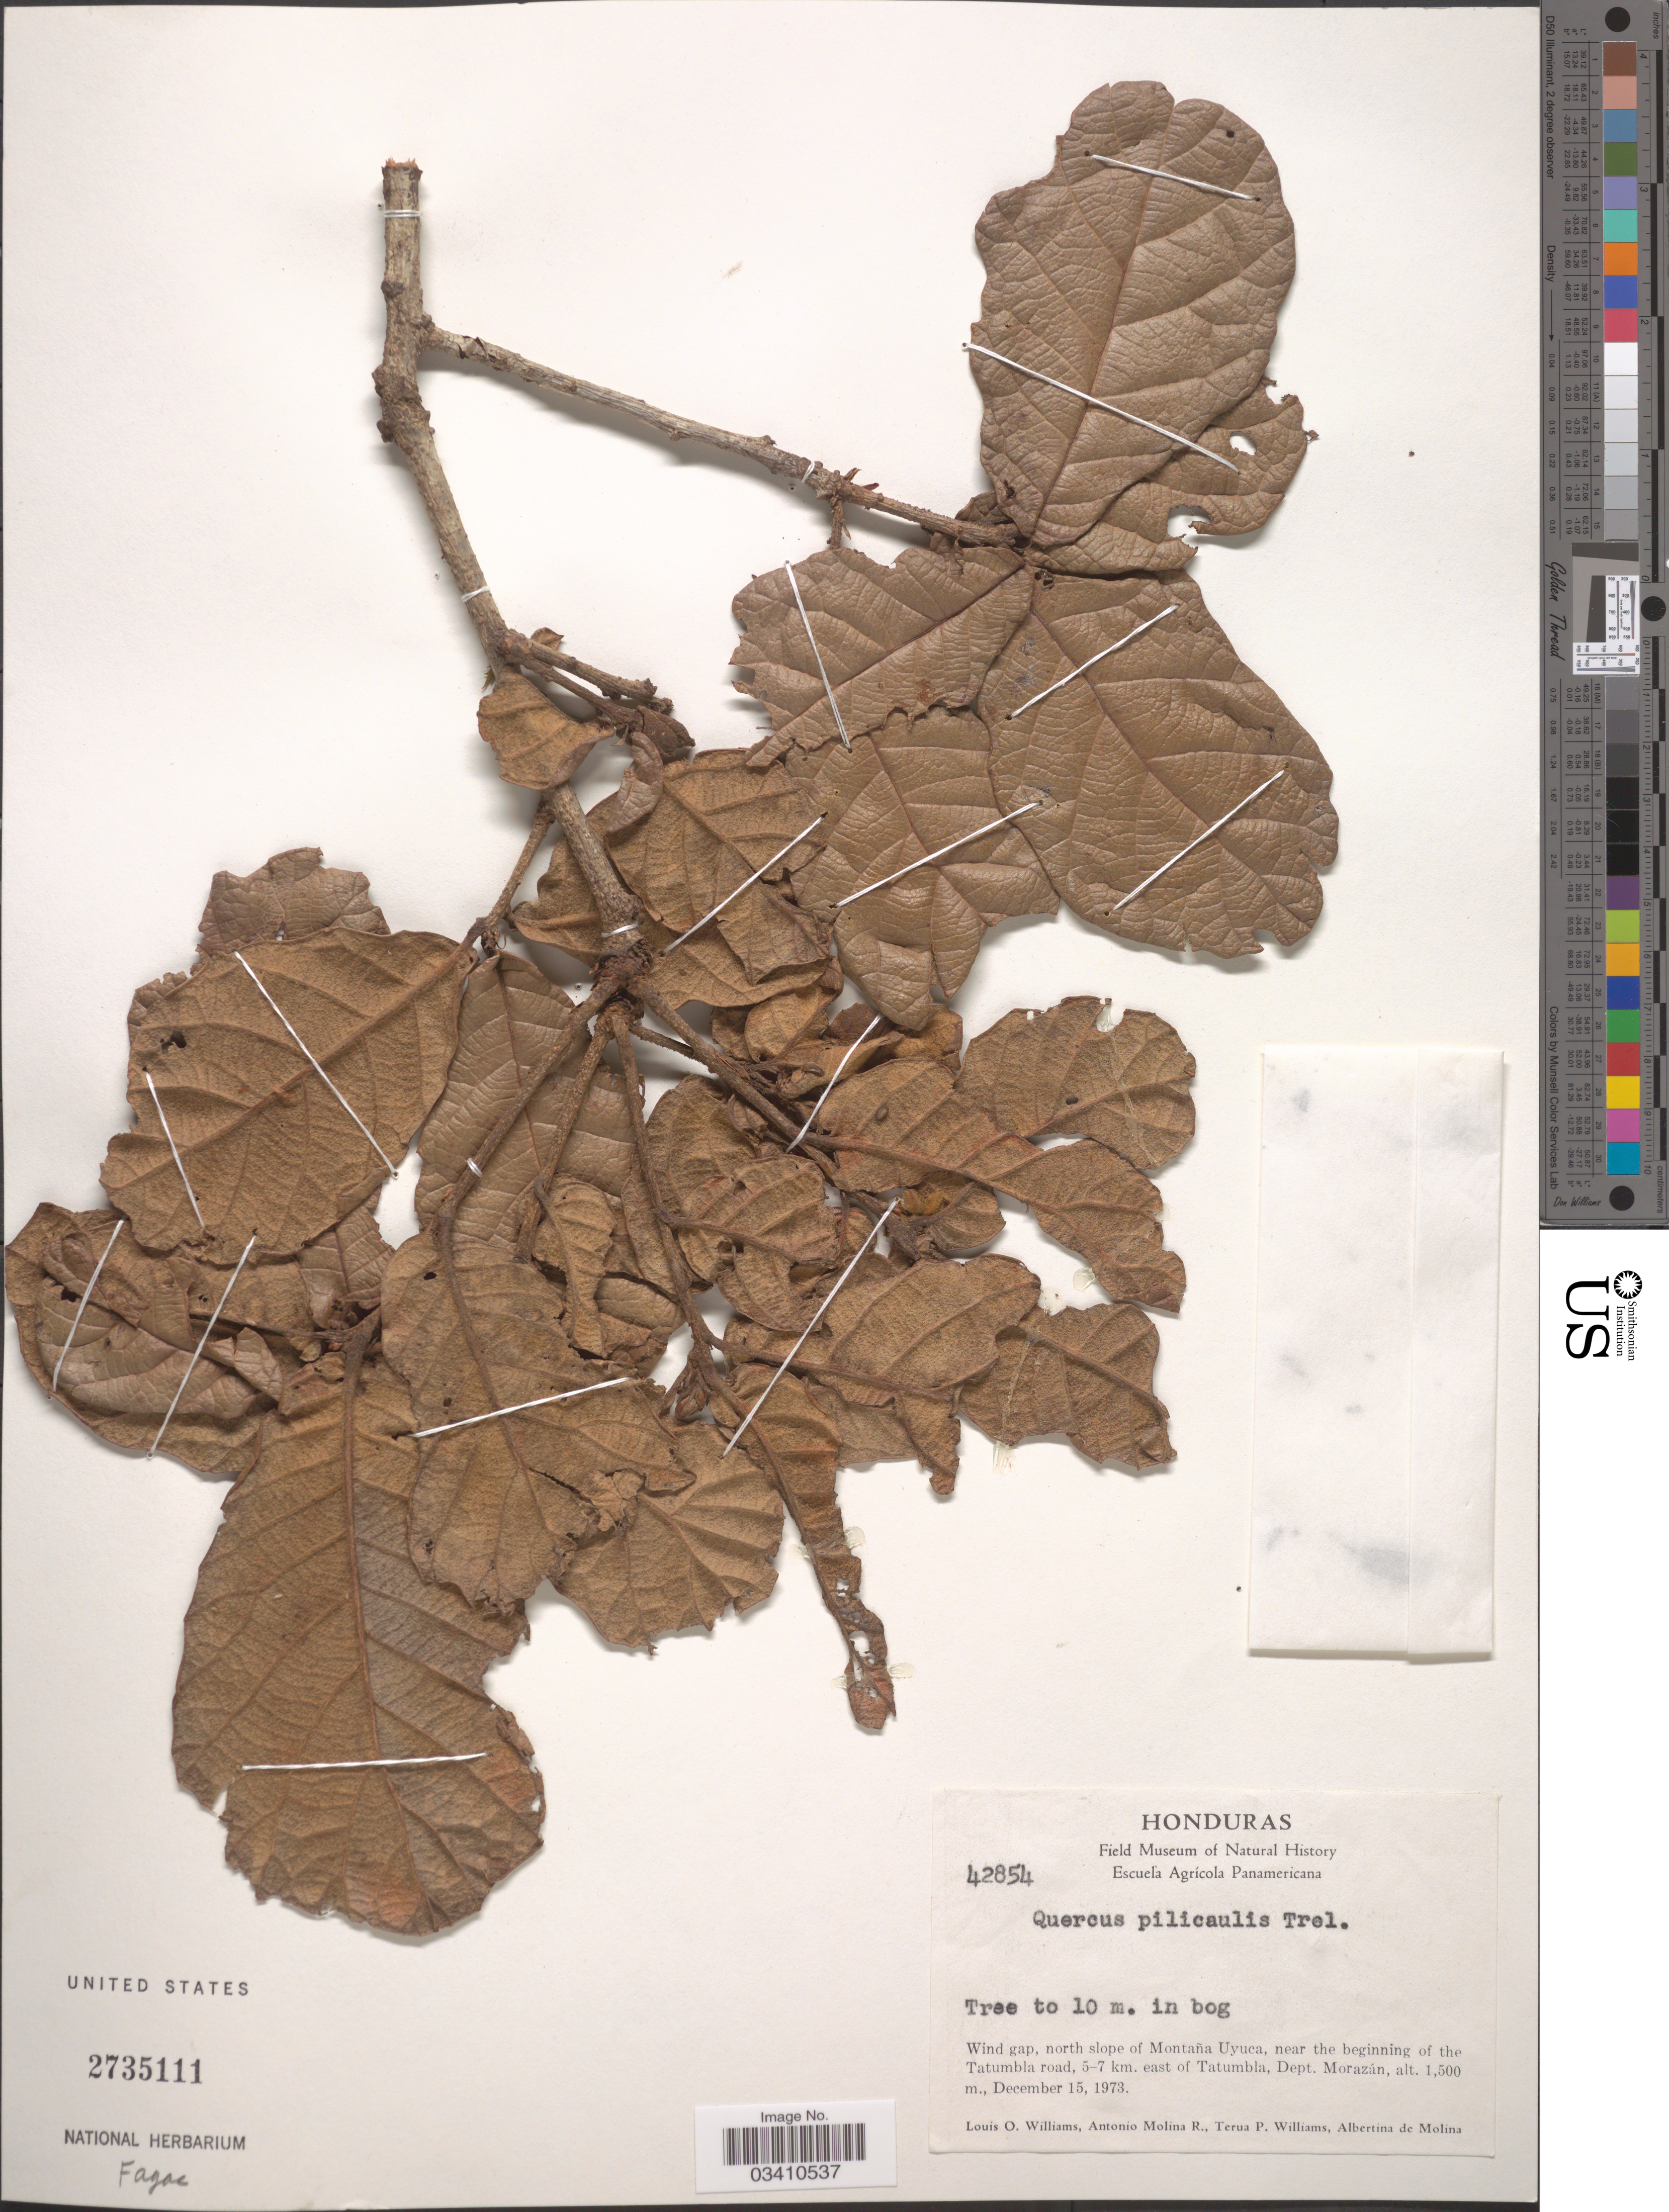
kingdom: Plantae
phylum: Tracheophyta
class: Magnoliopsida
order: Fagales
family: Fagaceae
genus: Quercus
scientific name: Quercus pilicaulis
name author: Trel.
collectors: L. O. Williams, A. Molina R., T. Williams & A. R. Molina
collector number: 42854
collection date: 1973-12-15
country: Honduras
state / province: Fco. Morazán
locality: Wind gap, north slope of Montaña Uyuca, near the beginning of the Tatumbla road, 5-7 km. east of Tatumbla, Dept. Morazán.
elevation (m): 1500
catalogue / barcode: US 2735111